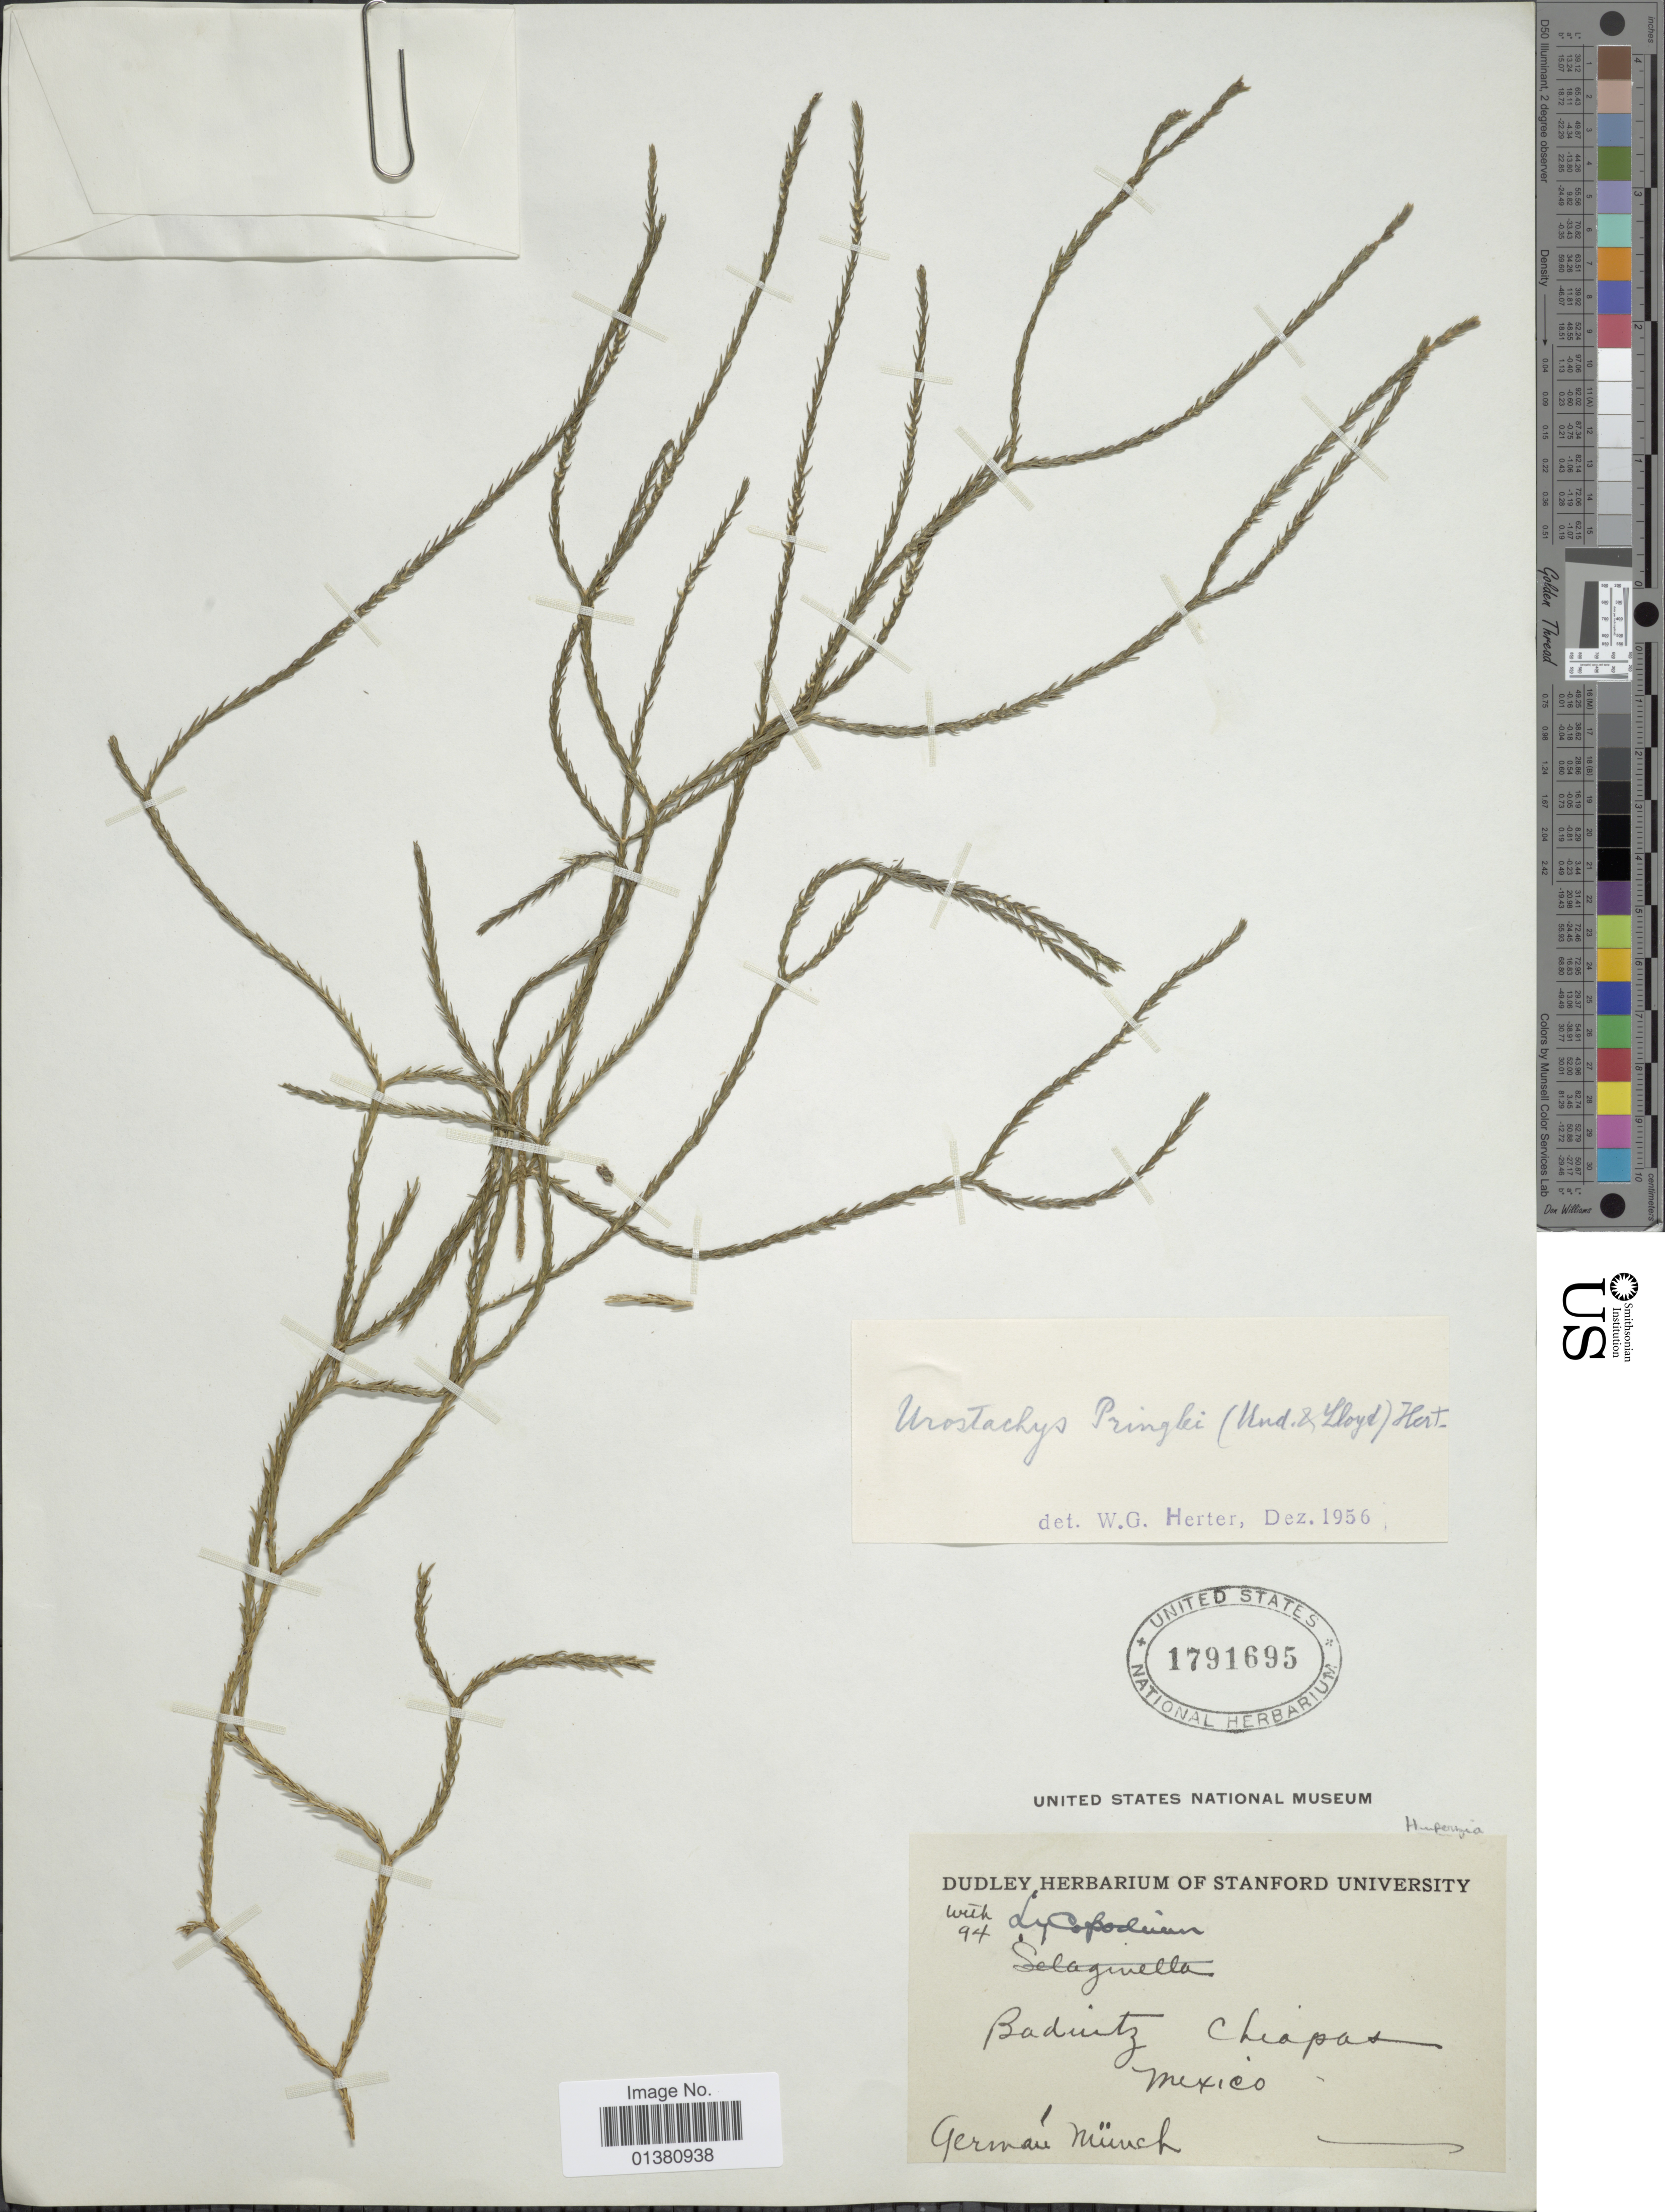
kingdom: Plantae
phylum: Tracheophyta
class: Lycopodiopsida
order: Lycopodiales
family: Lycopodiaceae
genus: Phlegmariurus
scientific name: Phlegmariurus pringlei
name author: (Underw. & F.E. Lloyd) B. Øllg.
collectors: G. Munch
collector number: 94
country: Mexico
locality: Badnitz Chiapas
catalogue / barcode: US 1791695